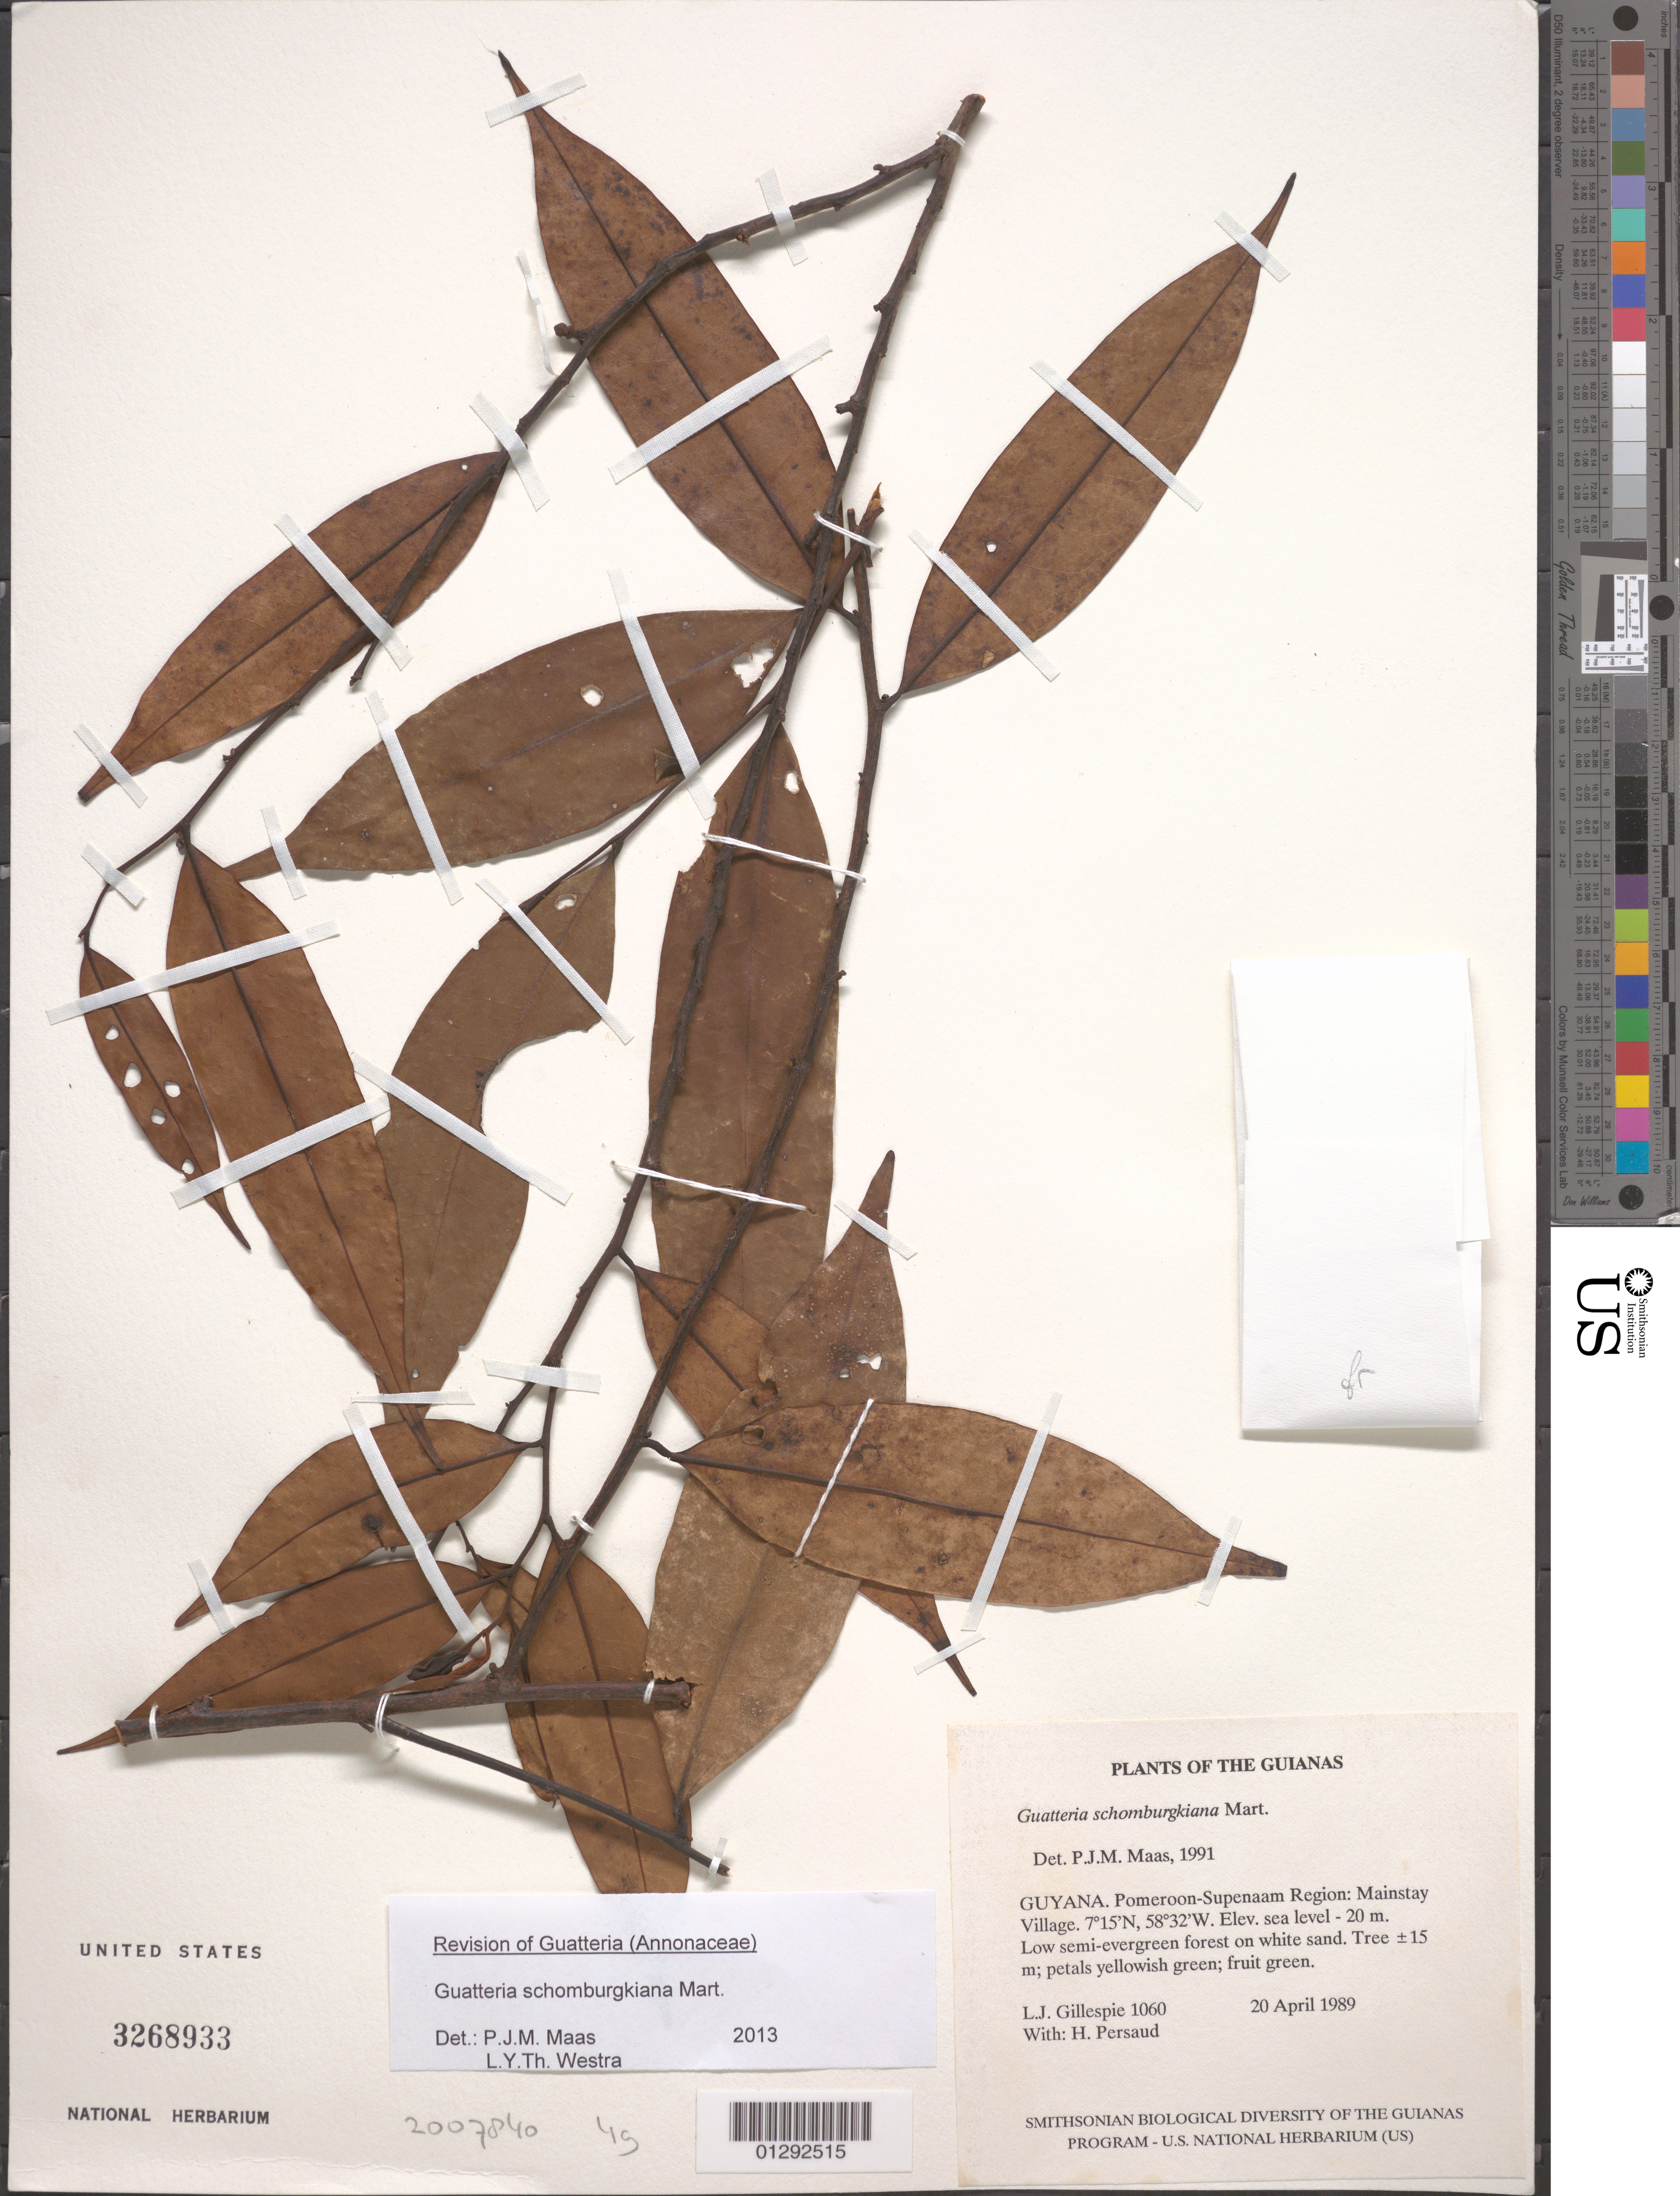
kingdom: Plantae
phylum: Tracheophyta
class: Magnoliopsida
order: Magnoliales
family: Annonaceae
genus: Guatteria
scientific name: Guatteria schomburgkiana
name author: Mart.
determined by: Maas, P. J.; Westra, L. Y.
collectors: L. J. Gillespie & H. Persaud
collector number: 1060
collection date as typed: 20 April 1989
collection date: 1989-04-20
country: Guyana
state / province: Pomeroon-Supenaam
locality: Mainstay Village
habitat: Low semi-evergreen forest on white sand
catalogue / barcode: US 3268933